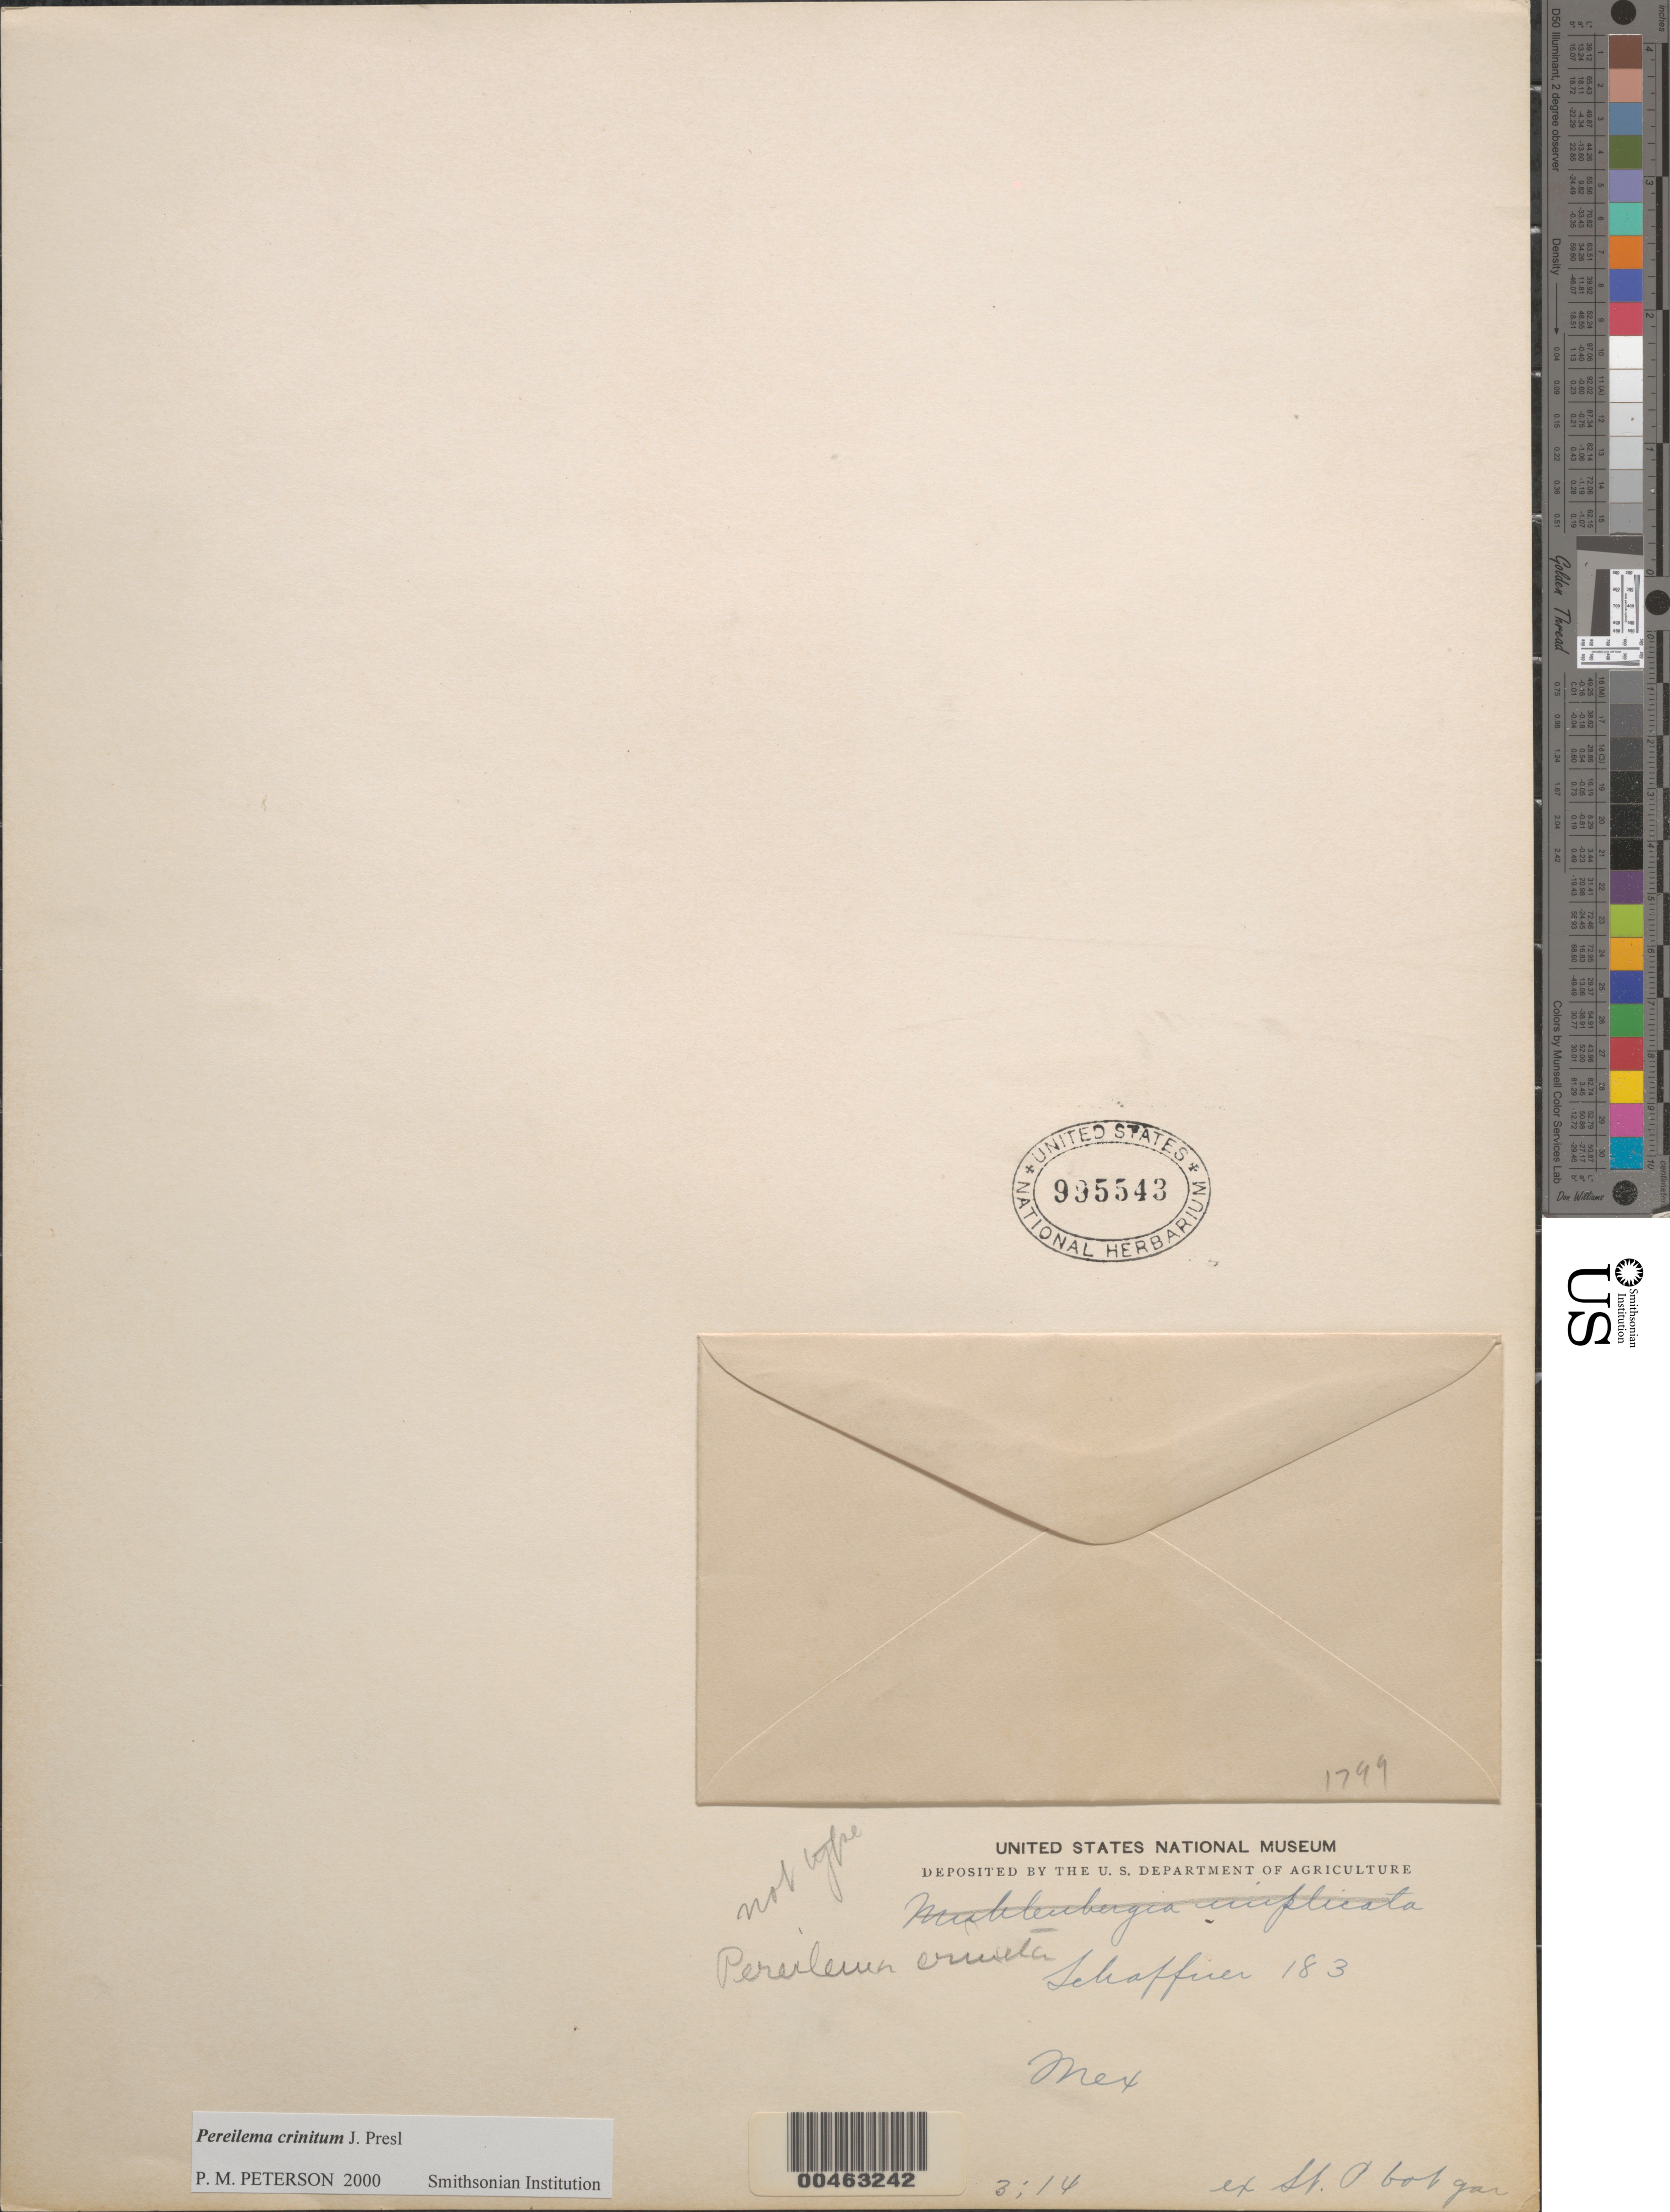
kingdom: Plantae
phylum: Tracheophyta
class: Liliopsida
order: Poales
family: Poaceae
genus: Pereilema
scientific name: Pereilema crinitum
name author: J. Presl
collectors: -. Schaffner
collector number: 183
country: Mexico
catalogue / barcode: US 995543